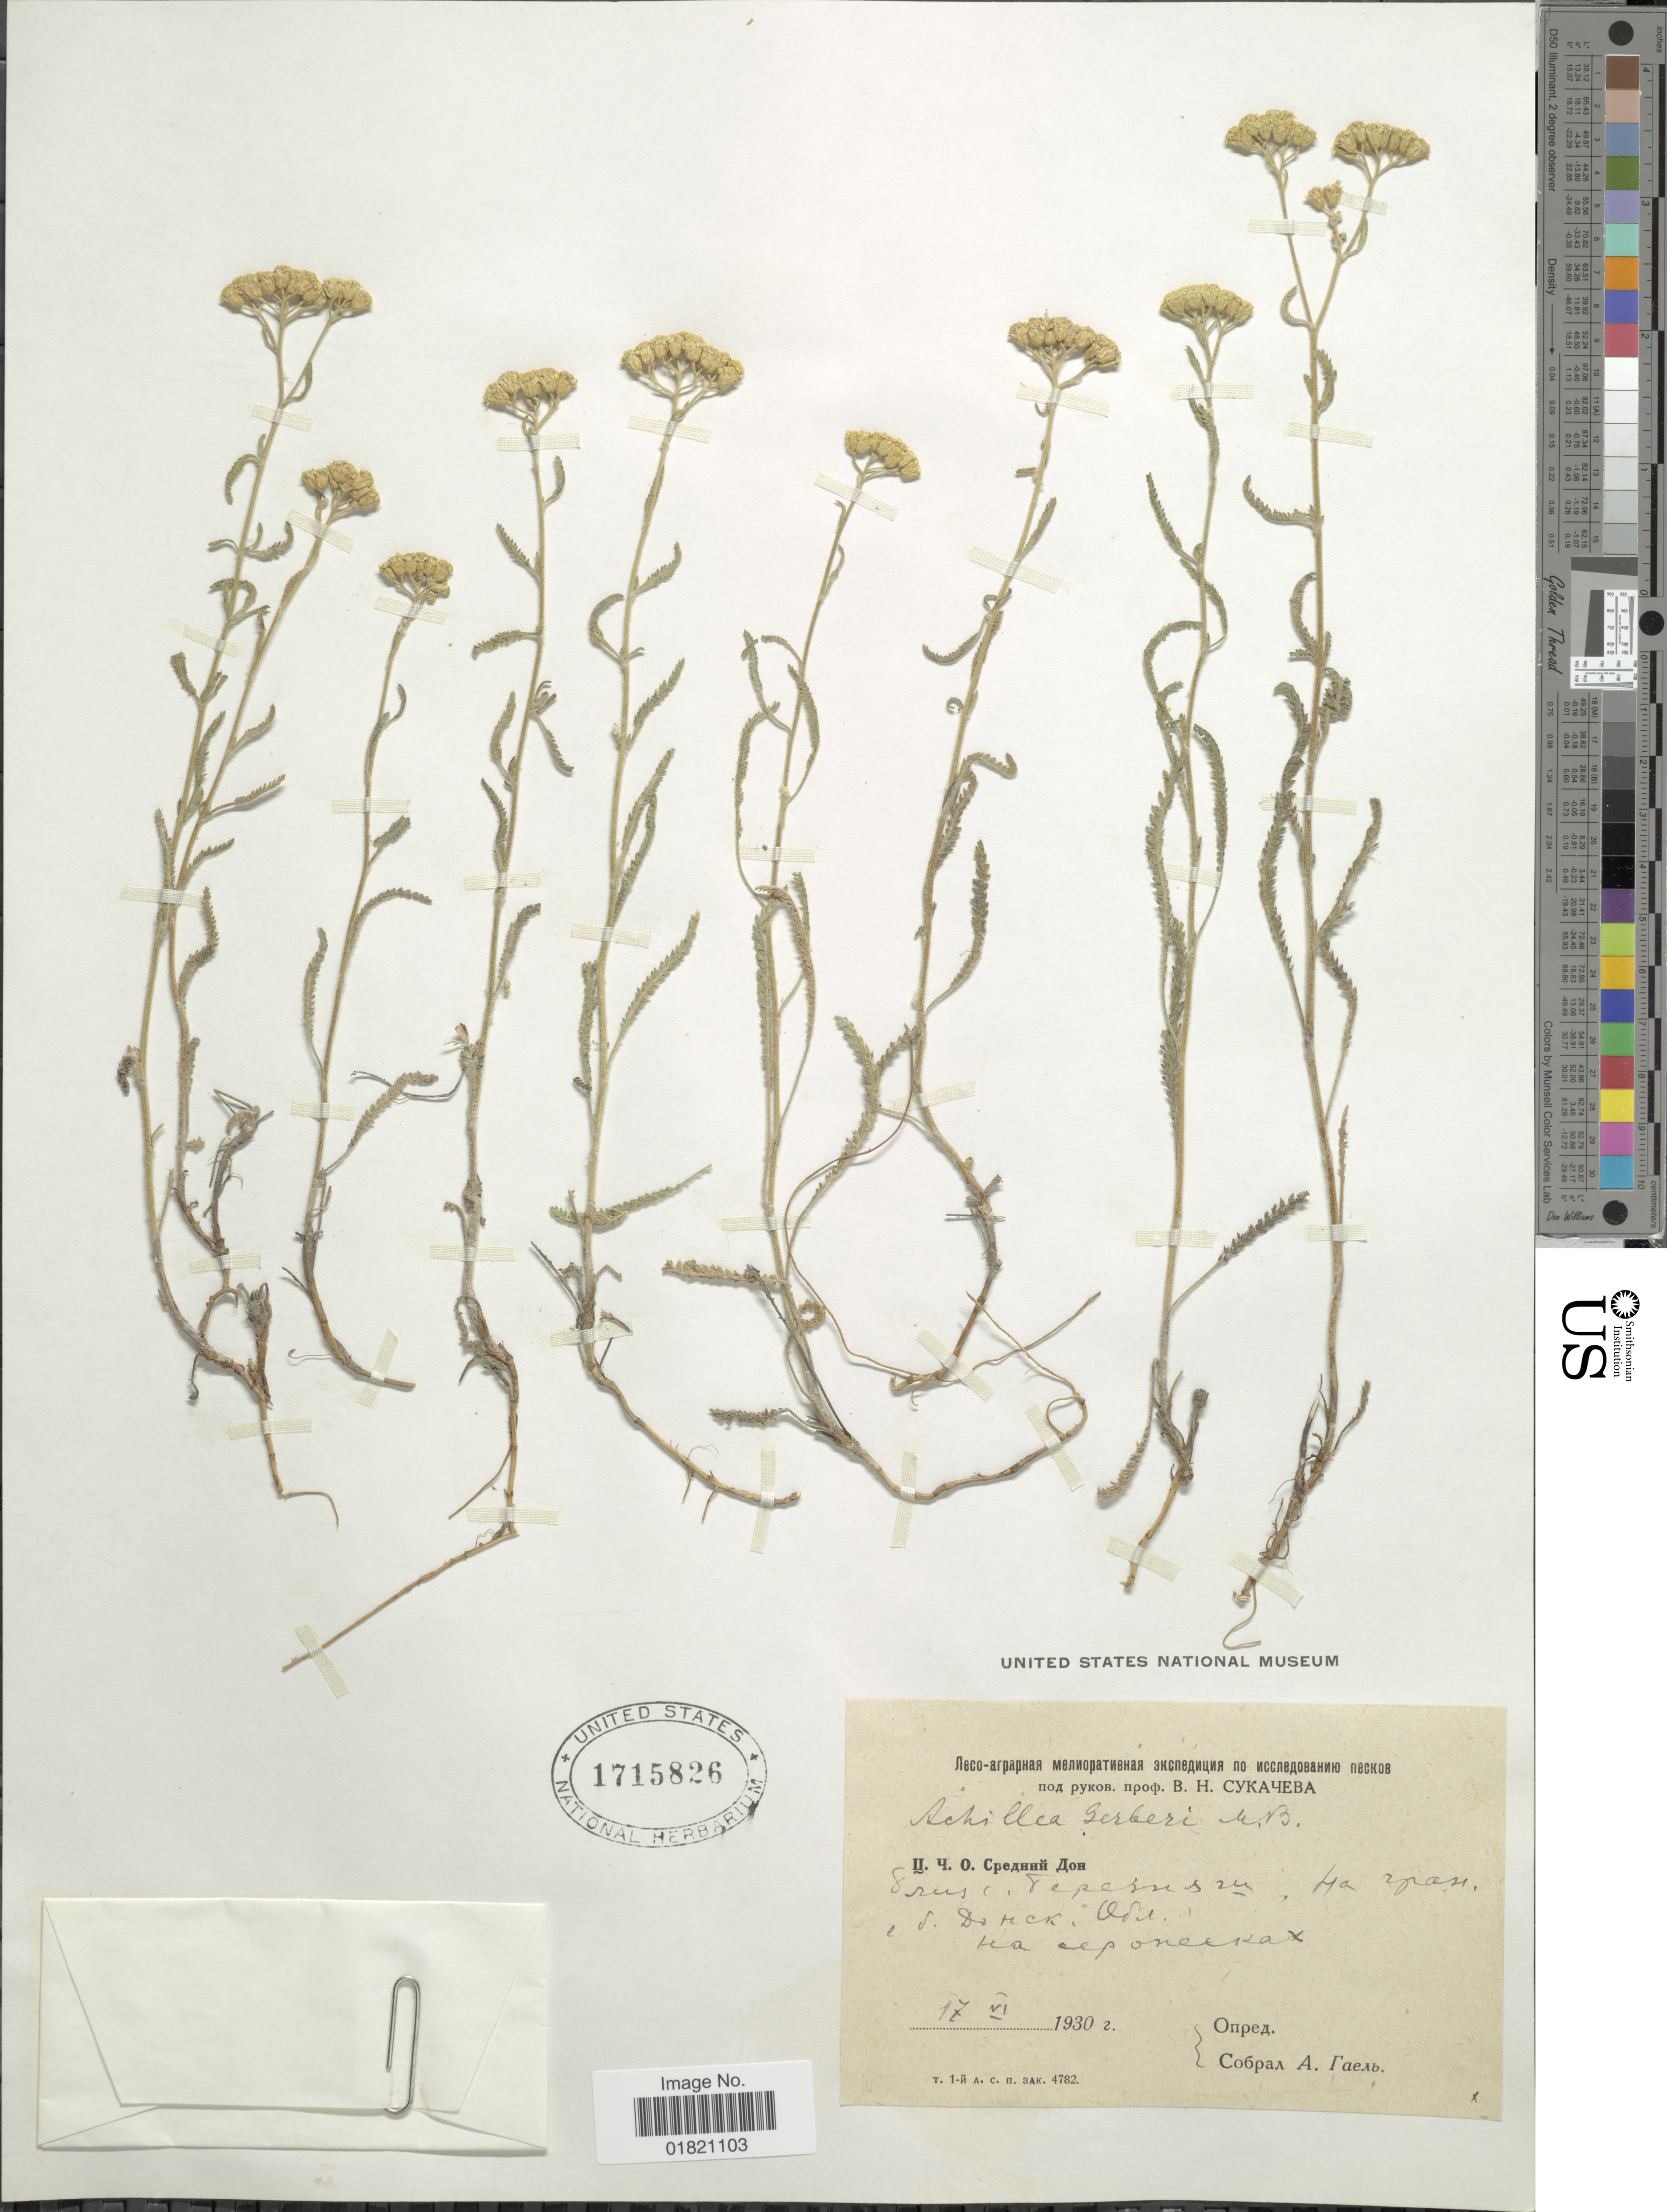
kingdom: Plantae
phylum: Tracheophyta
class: Magnoliopsida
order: Asterales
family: Asteraceae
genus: Achillea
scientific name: Achillea gerberi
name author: M. Bieb.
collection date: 1930-06-17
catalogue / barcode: US 1715826